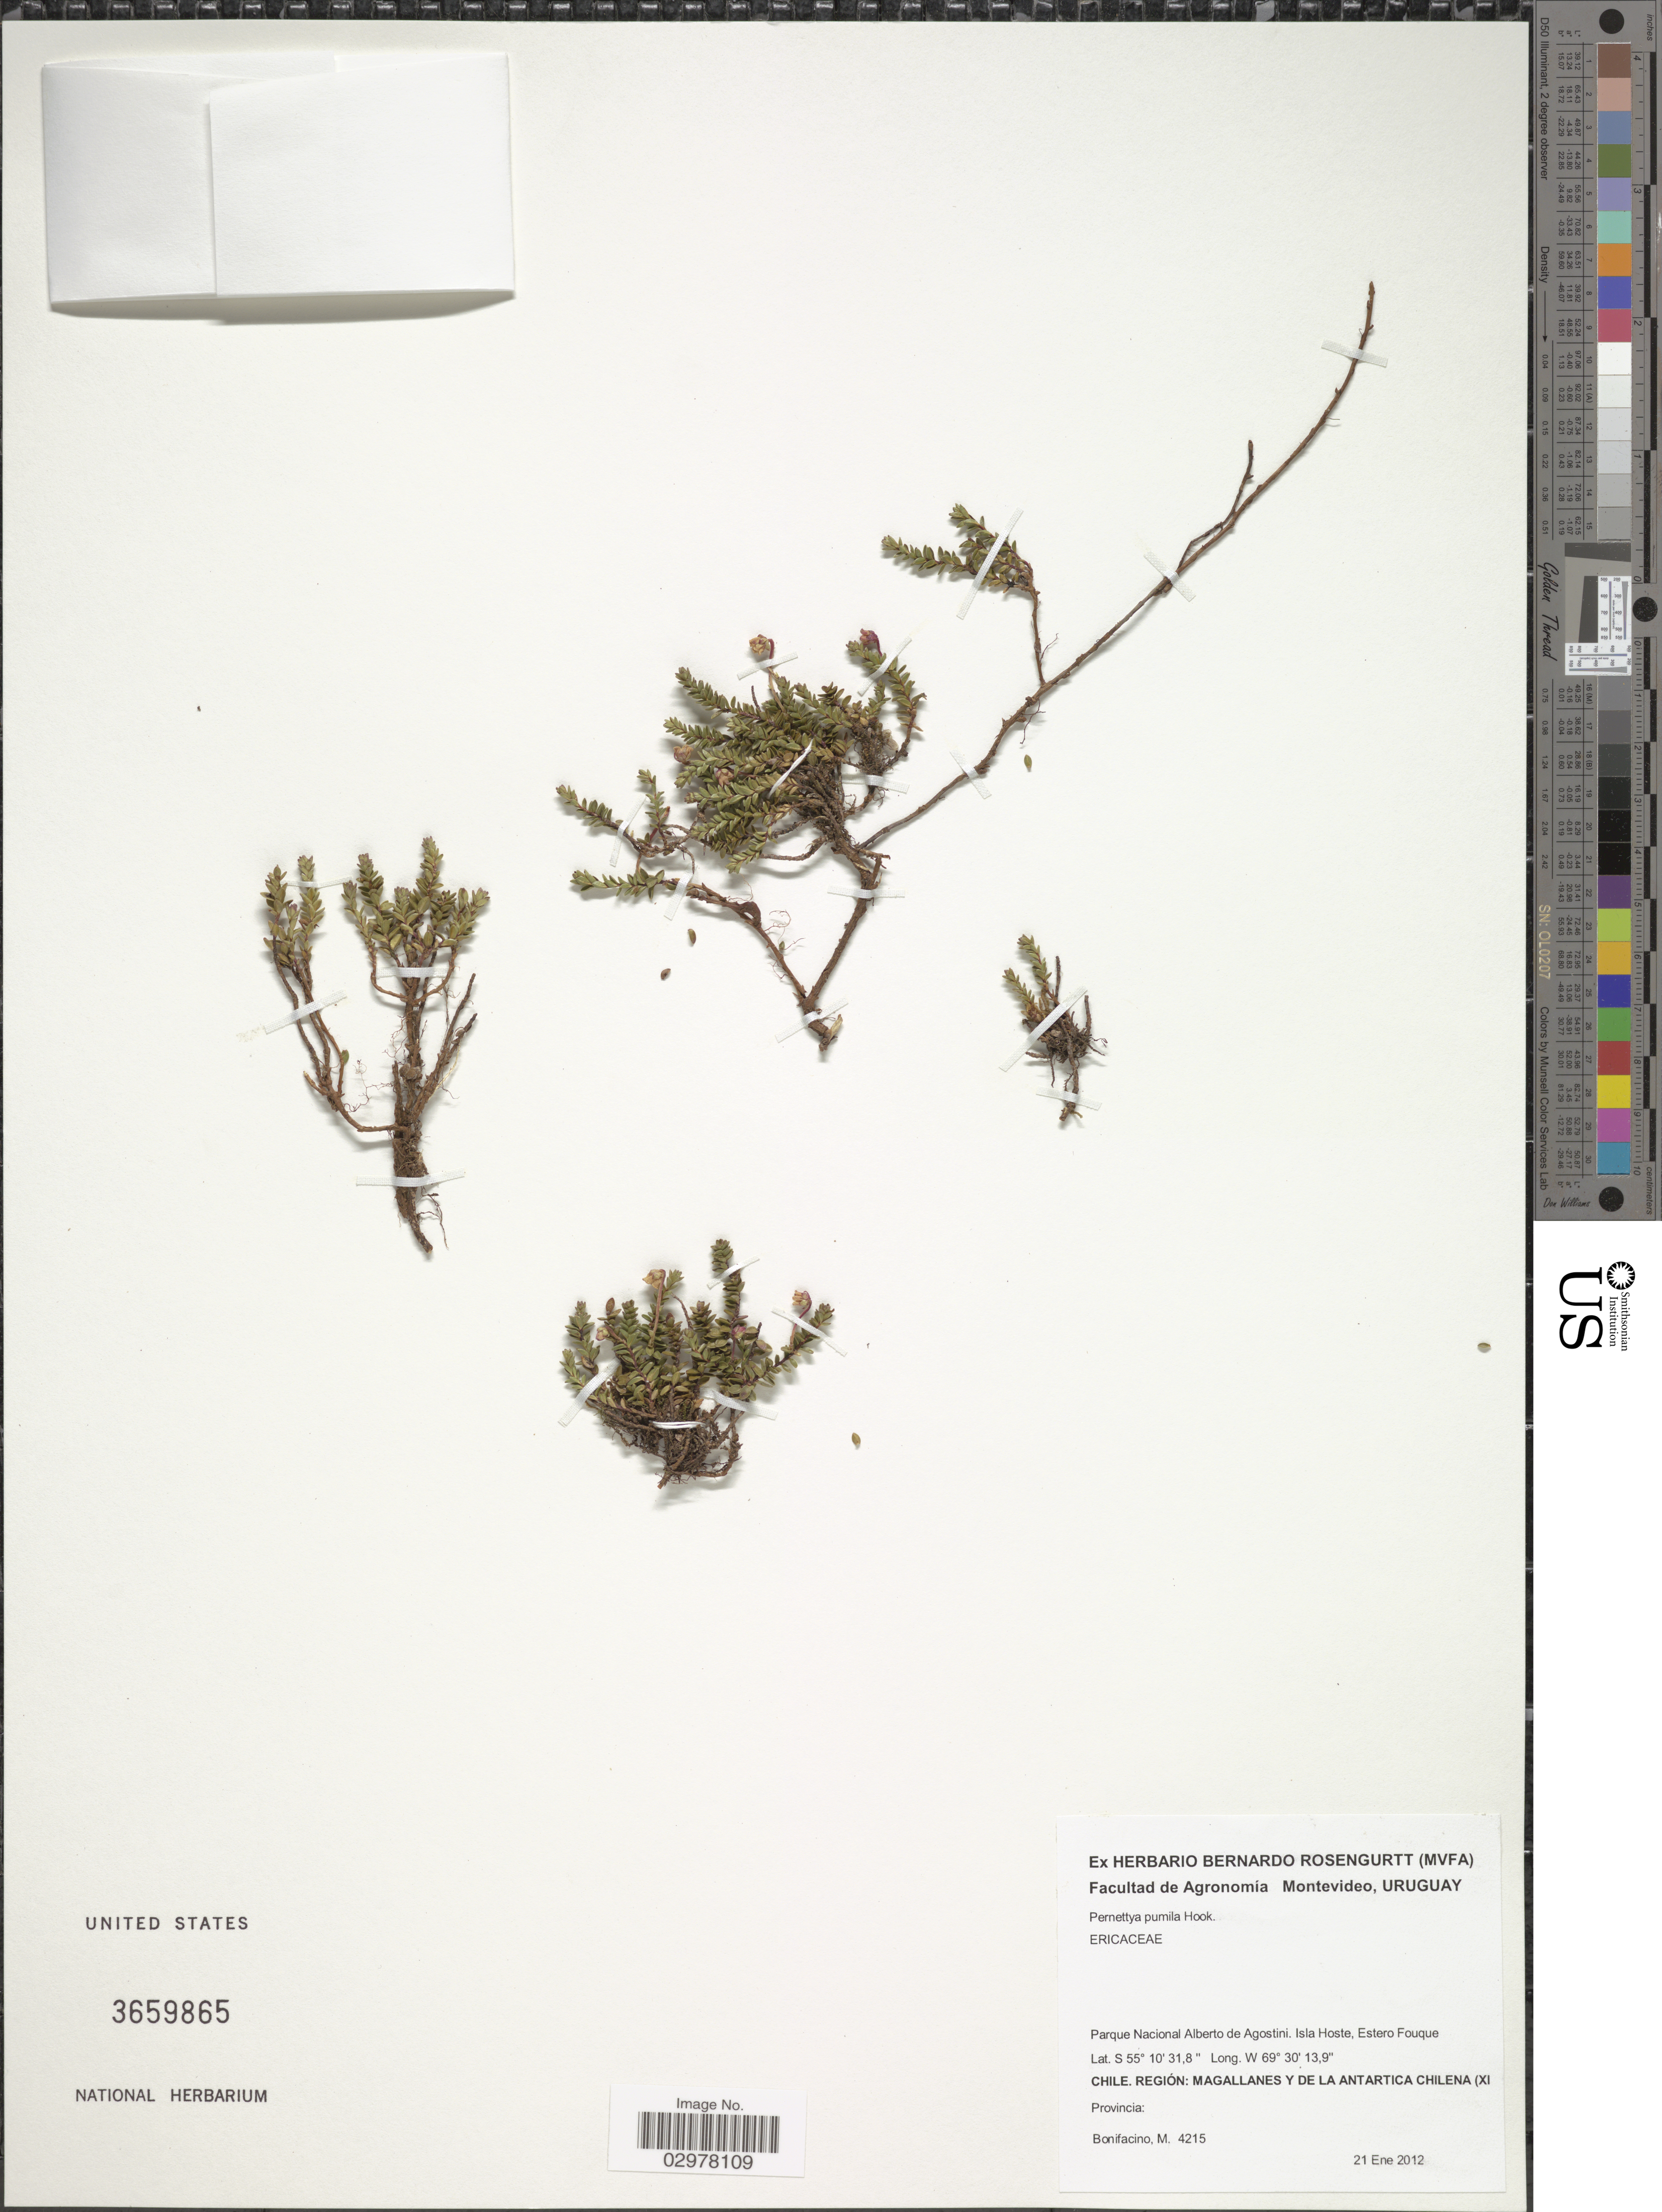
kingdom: Plantae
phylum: Tracheophyta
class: Magnoliopsida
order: Ericales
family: Ericaceae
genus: Pernettya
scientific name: Pernettya pumila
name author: (L. f.) Hook.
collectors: M. Bonifacino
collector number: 4215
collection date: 2012-01-21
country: Chile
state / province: Magallanes y de la Antártica Chilena (XII)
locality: Parque Nacional Alberto de Agostini. Isla Hoste, Estero Fouque.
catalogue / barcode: US 3659865